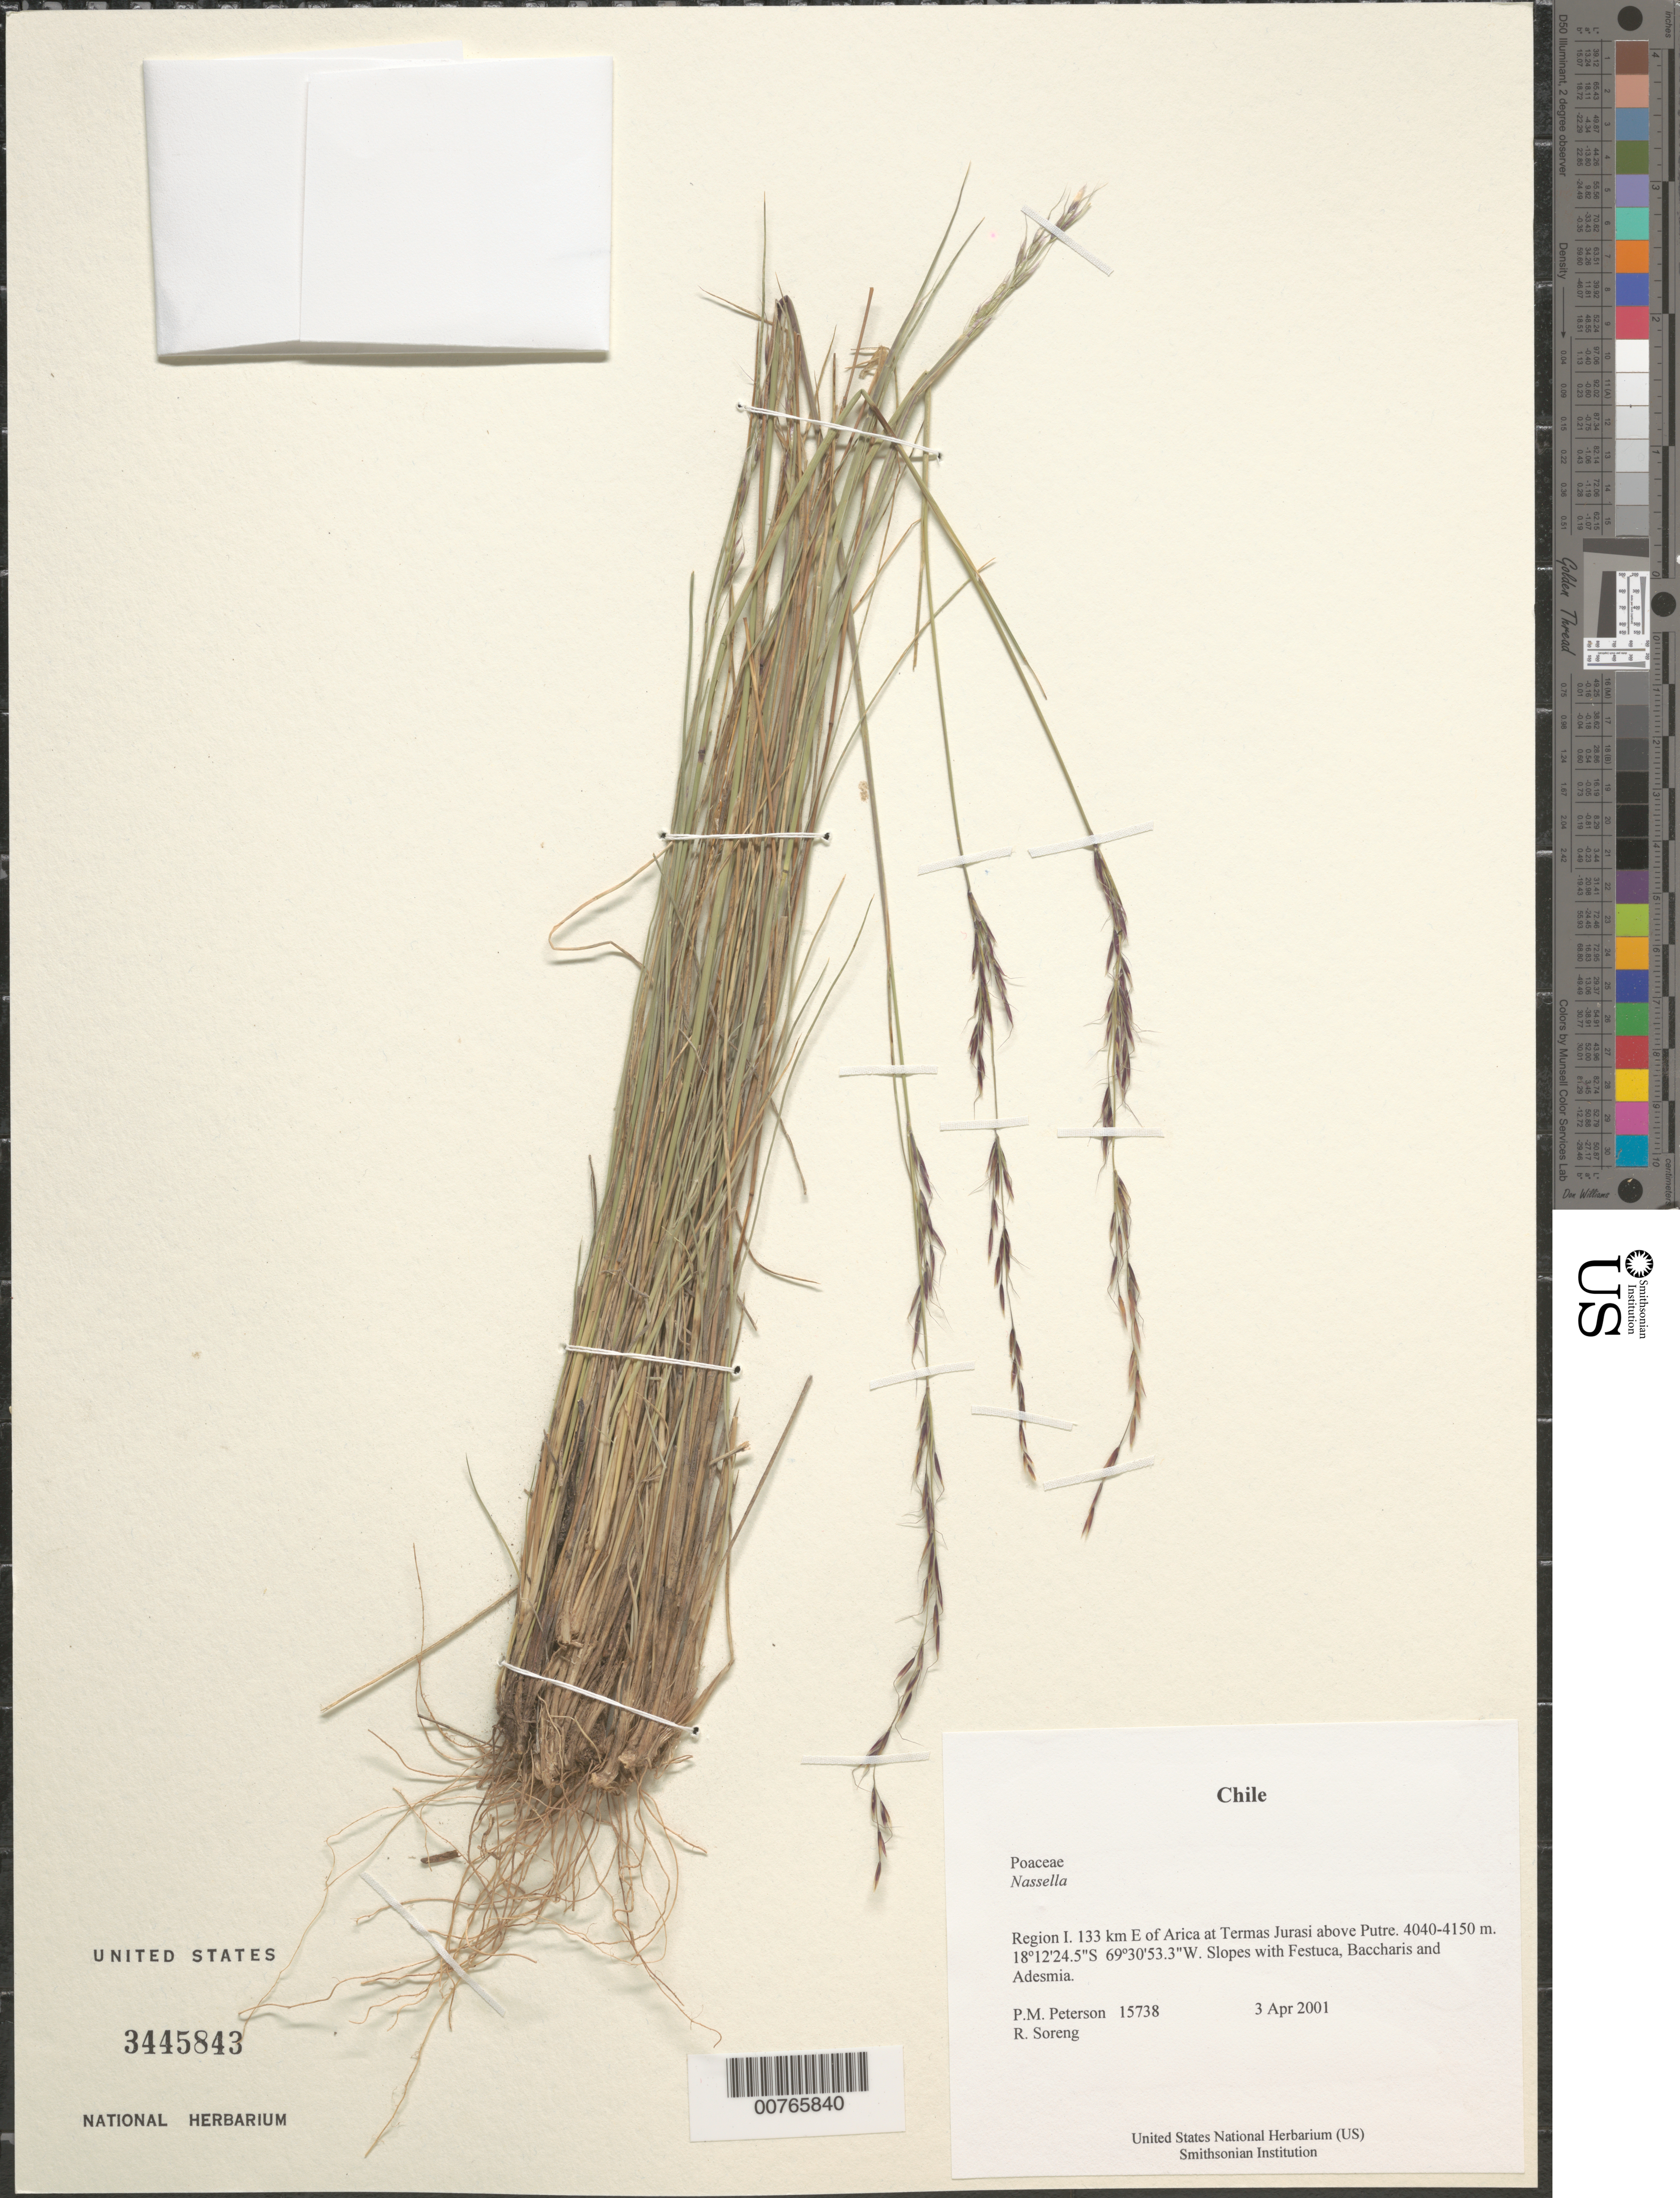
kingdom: Plantae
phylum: Tracheophyta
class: Liliopsida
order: Poales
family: Poaceae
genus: Nassella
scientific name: Nassella rupestris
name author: (Phil.) A.M. Torres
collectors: P. M. Peterson & R. J. Soreng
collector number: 15738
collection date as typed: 03 Apr 2001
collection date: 2001-04-03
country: Chile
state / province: Tarapacá (I)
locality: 133 km E of Arica at Termas Jurasi above Putre.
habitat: Slopes with Festuca, Baccharis and Adesmia.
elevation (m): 4040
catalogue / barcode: US 3445843